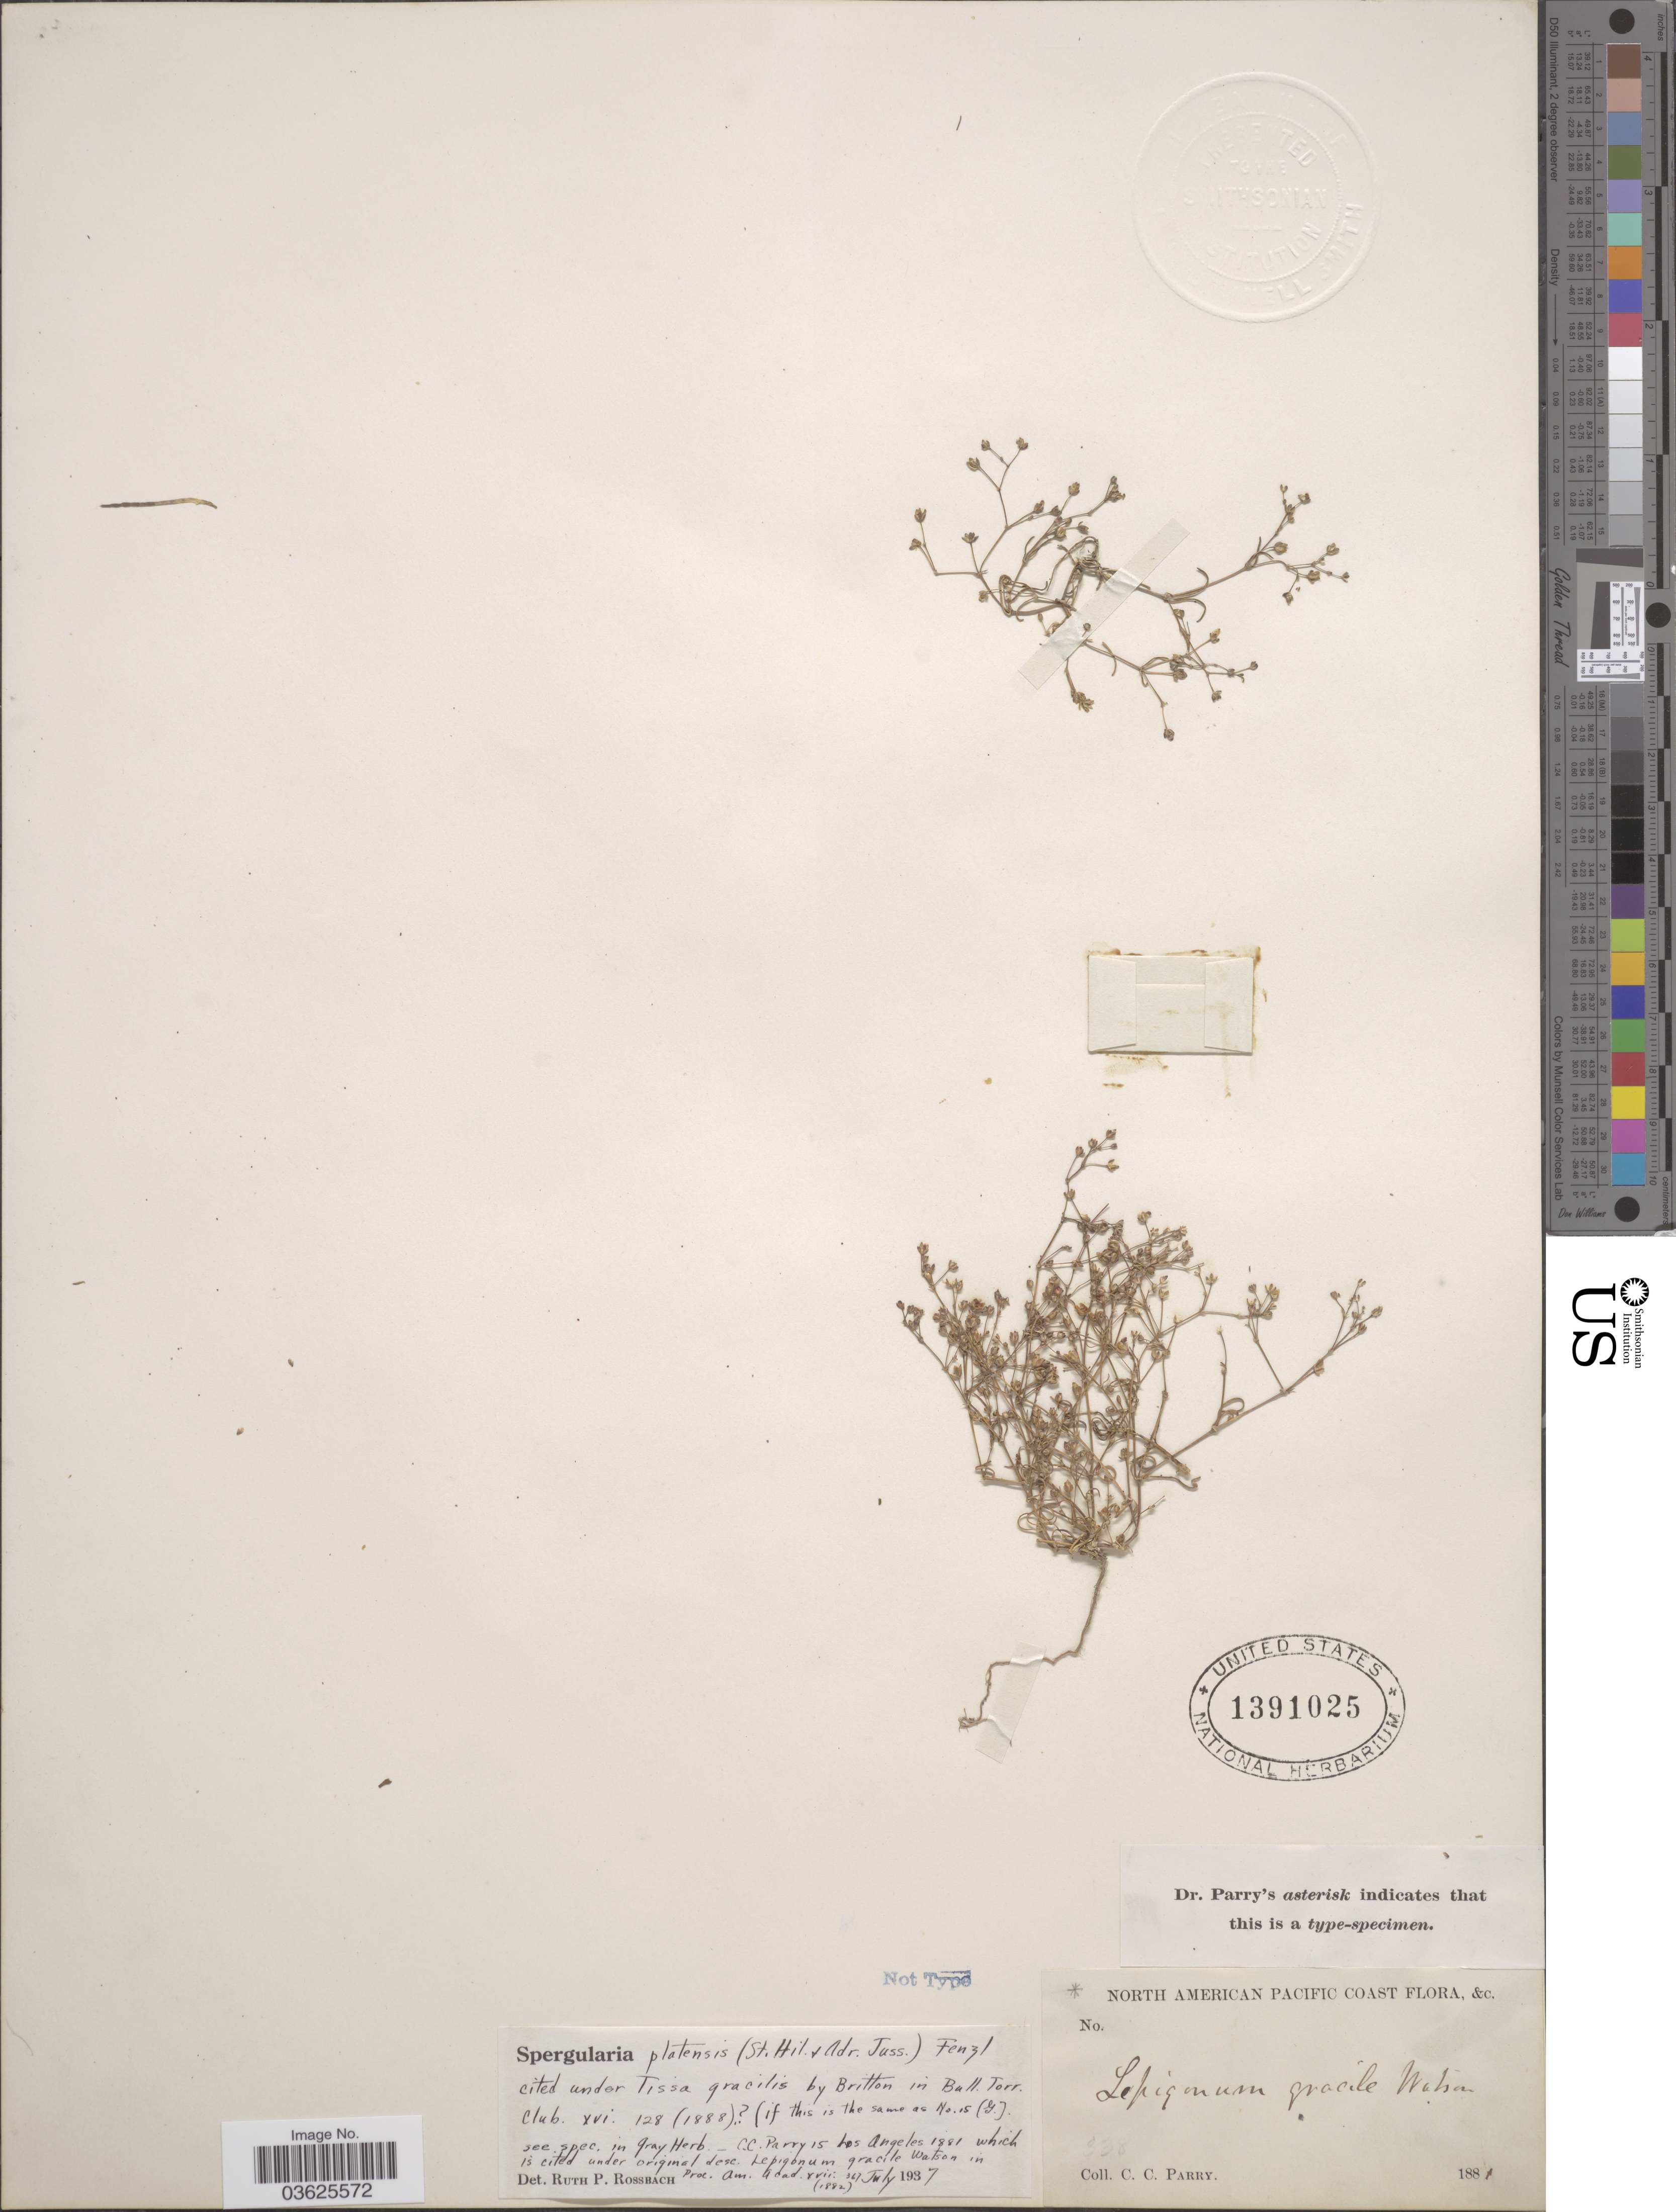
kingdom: Plantae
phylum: Tracheophyta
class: Magnoliopsida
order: Caryophyllales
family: Caryophyllaceae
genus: Spergularia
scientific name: Spergularia platensis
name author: (Cambess.) Fenzl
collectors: C. C. Parry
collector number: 338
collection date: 1881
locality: North American Pacific Coast.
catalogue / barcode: US 1391025